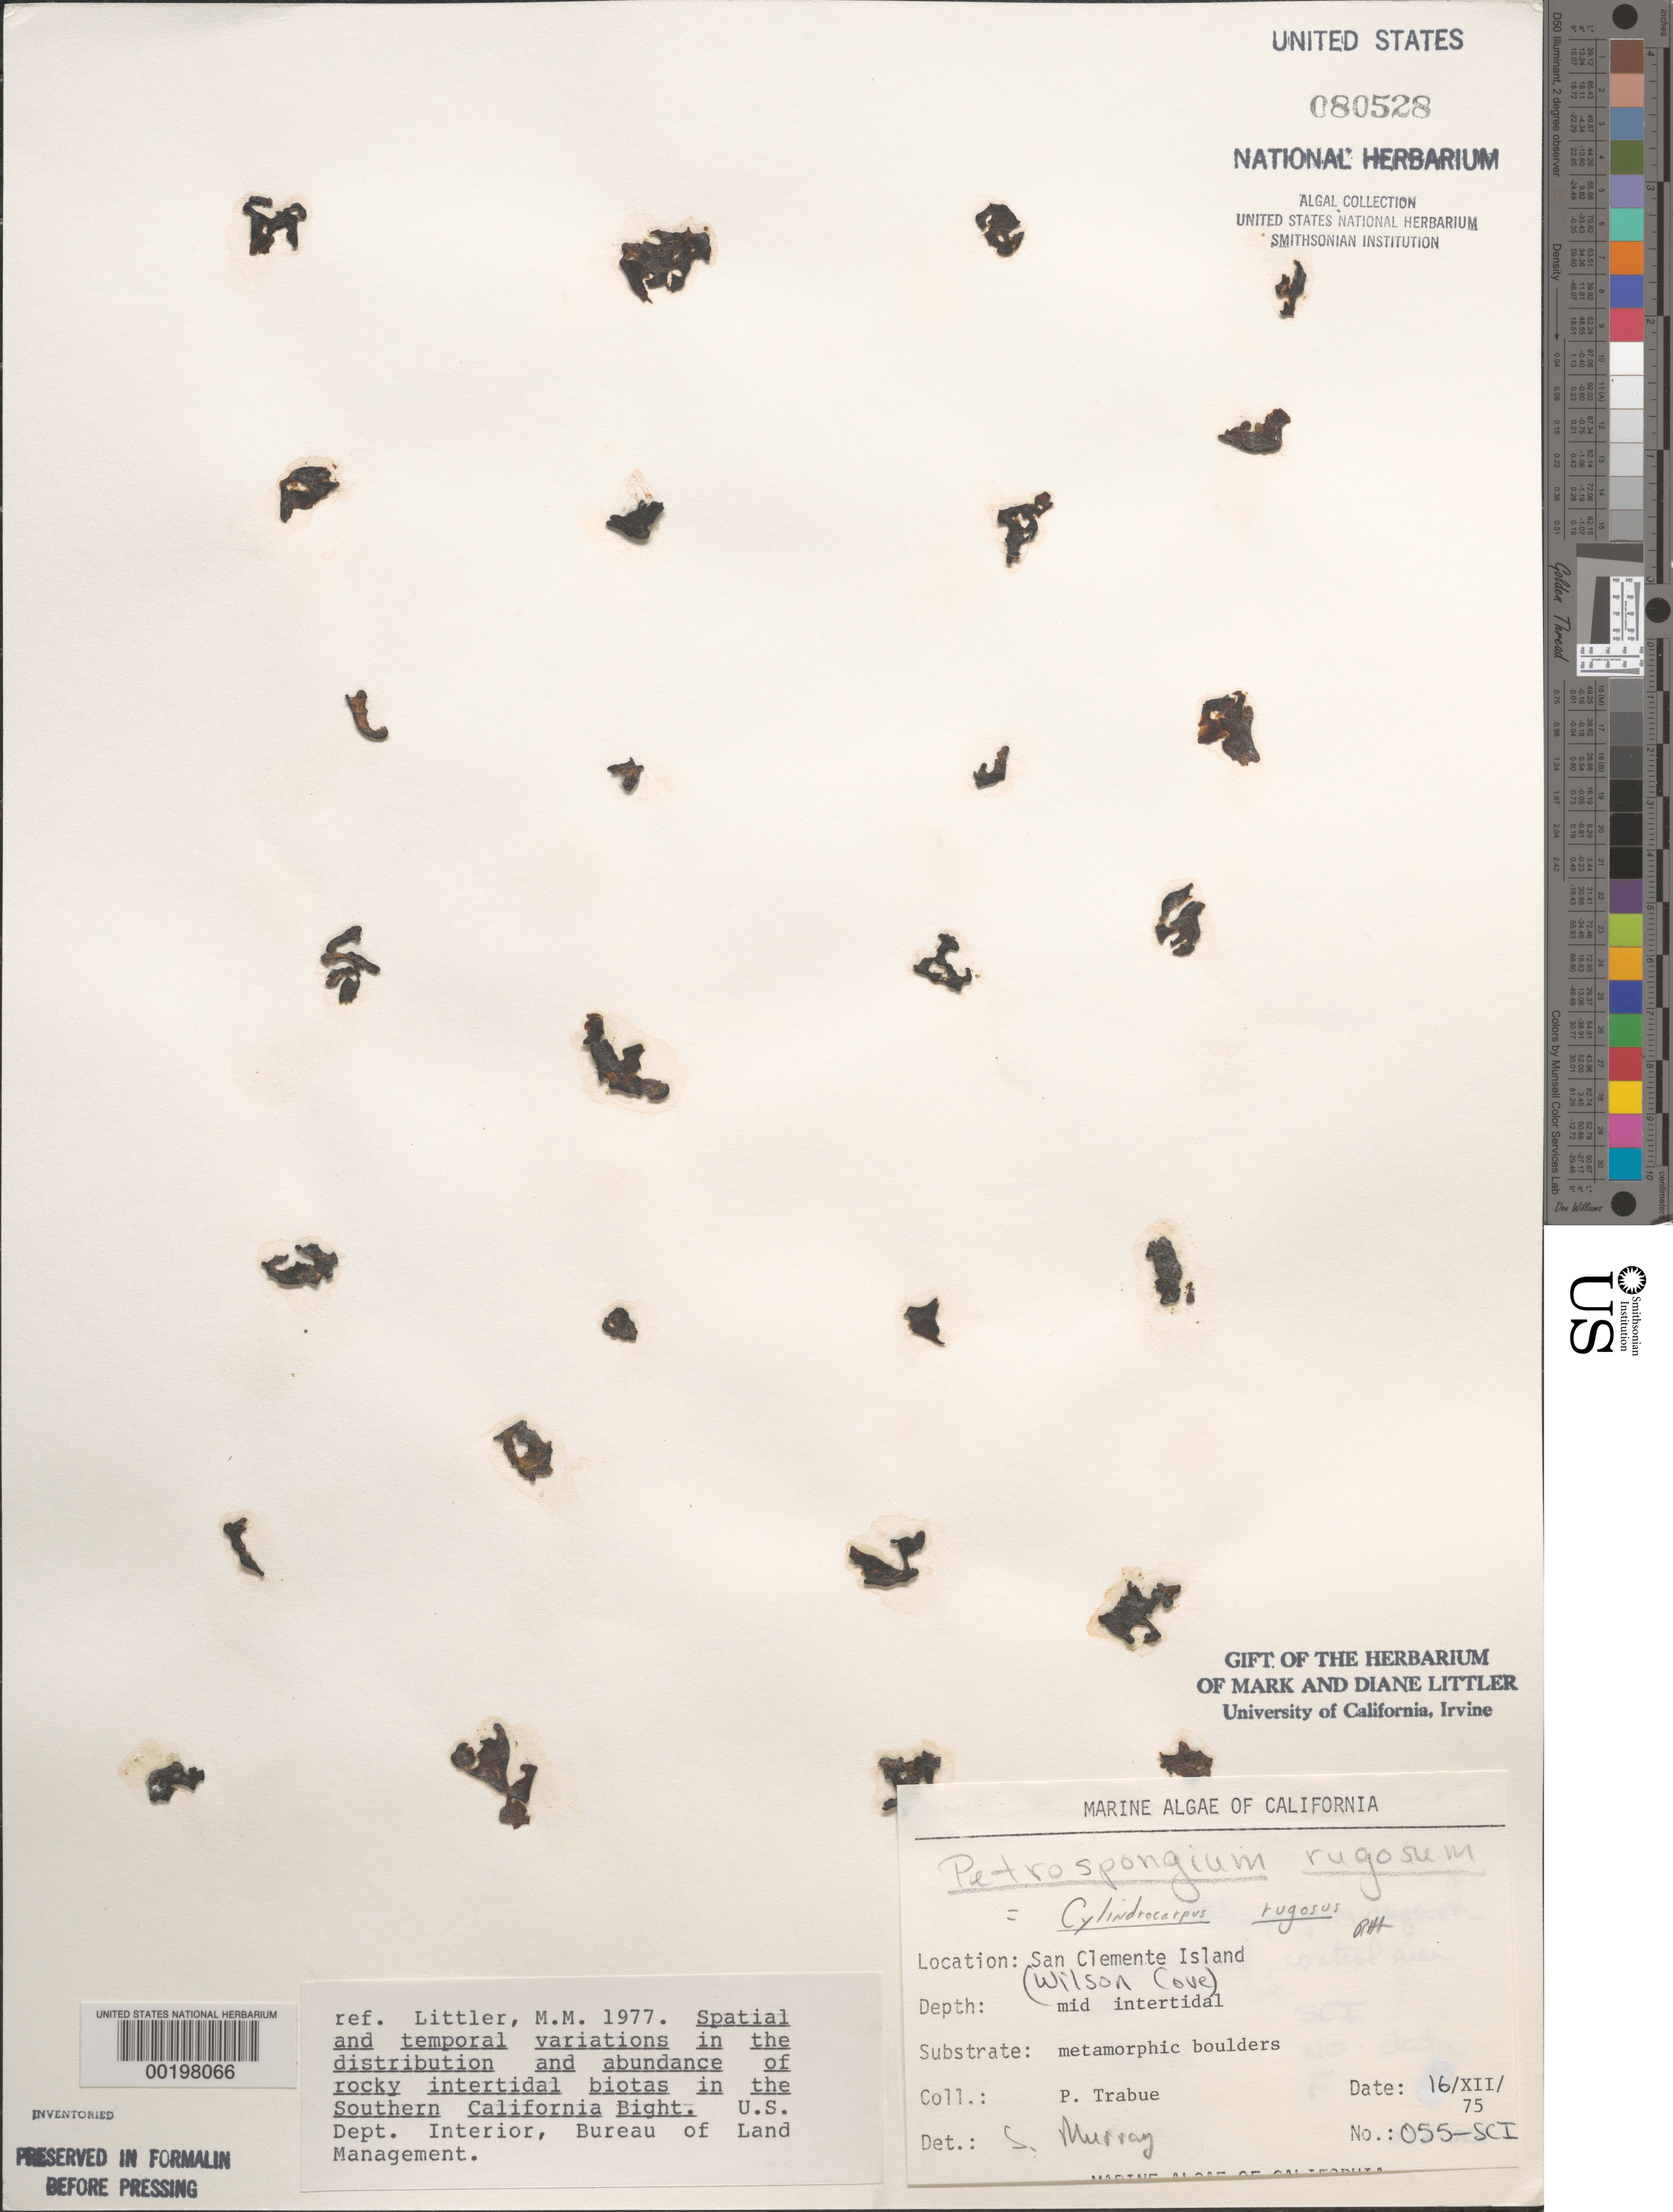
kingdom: Chromista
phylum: Ochrophyta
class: Phaeophyceae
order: Ectocarpales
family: Petrospongiaceae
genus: Petrospongium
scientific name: Petrospongium rugosum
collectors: P. J. Trabue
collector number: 055-sci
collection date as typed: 16 Dec 1975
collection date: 1975-12-16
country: United States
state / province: California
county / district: Los Angeles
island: San Clemente Island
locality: Wilson Cove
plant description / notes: BLM-SOCALBIGHT Rocky Intertidal Survey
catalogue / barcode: US 80528